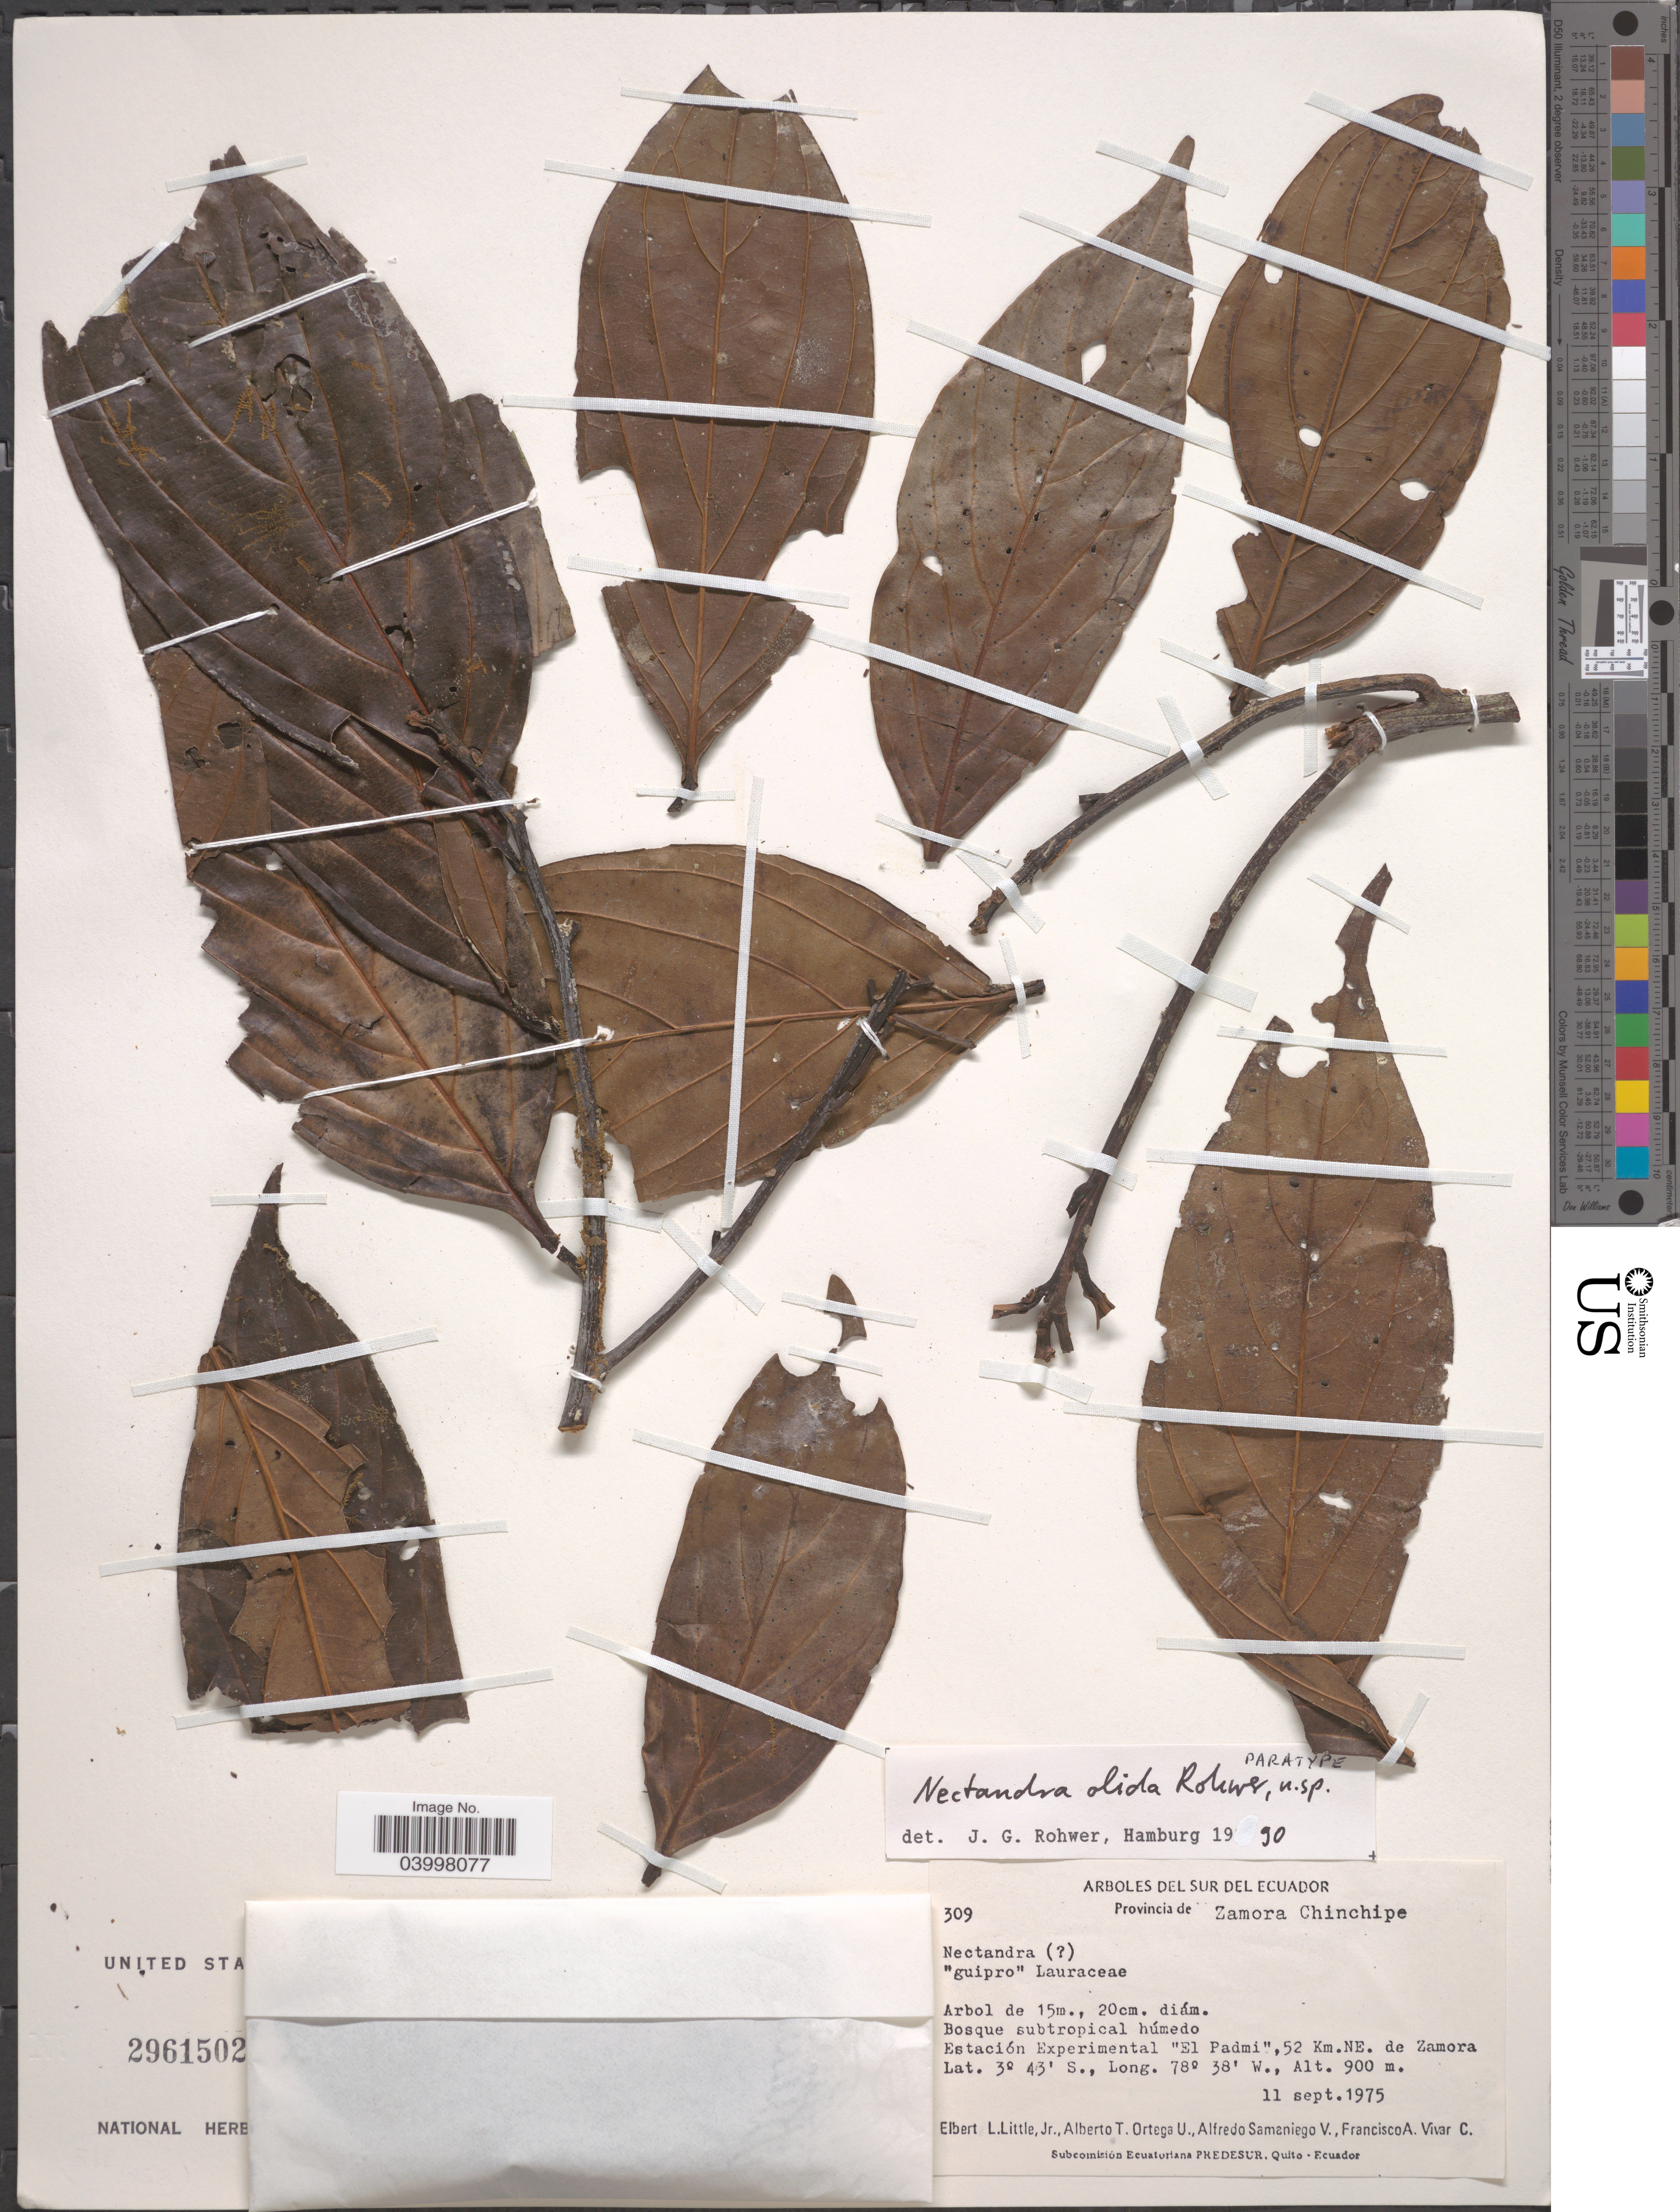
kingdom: Plantae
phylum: Tracheophyta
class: Magnoliopsida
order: Laurales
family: Lauraceae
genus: Nectandra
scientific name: Nectandra olida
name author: Rohwer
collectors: E. L. Little, A. T. Ortega U., A. Samaniego V. & F. A. Vivar C.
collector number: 309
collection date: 1975-09-11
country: Ecuador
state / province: Zamora-Chinchipe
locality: Sur del Ecuador. Estación Experimental 'El Padmi', 52 Km.NE. de Zamora.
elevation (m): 900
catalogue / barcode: US 2961502